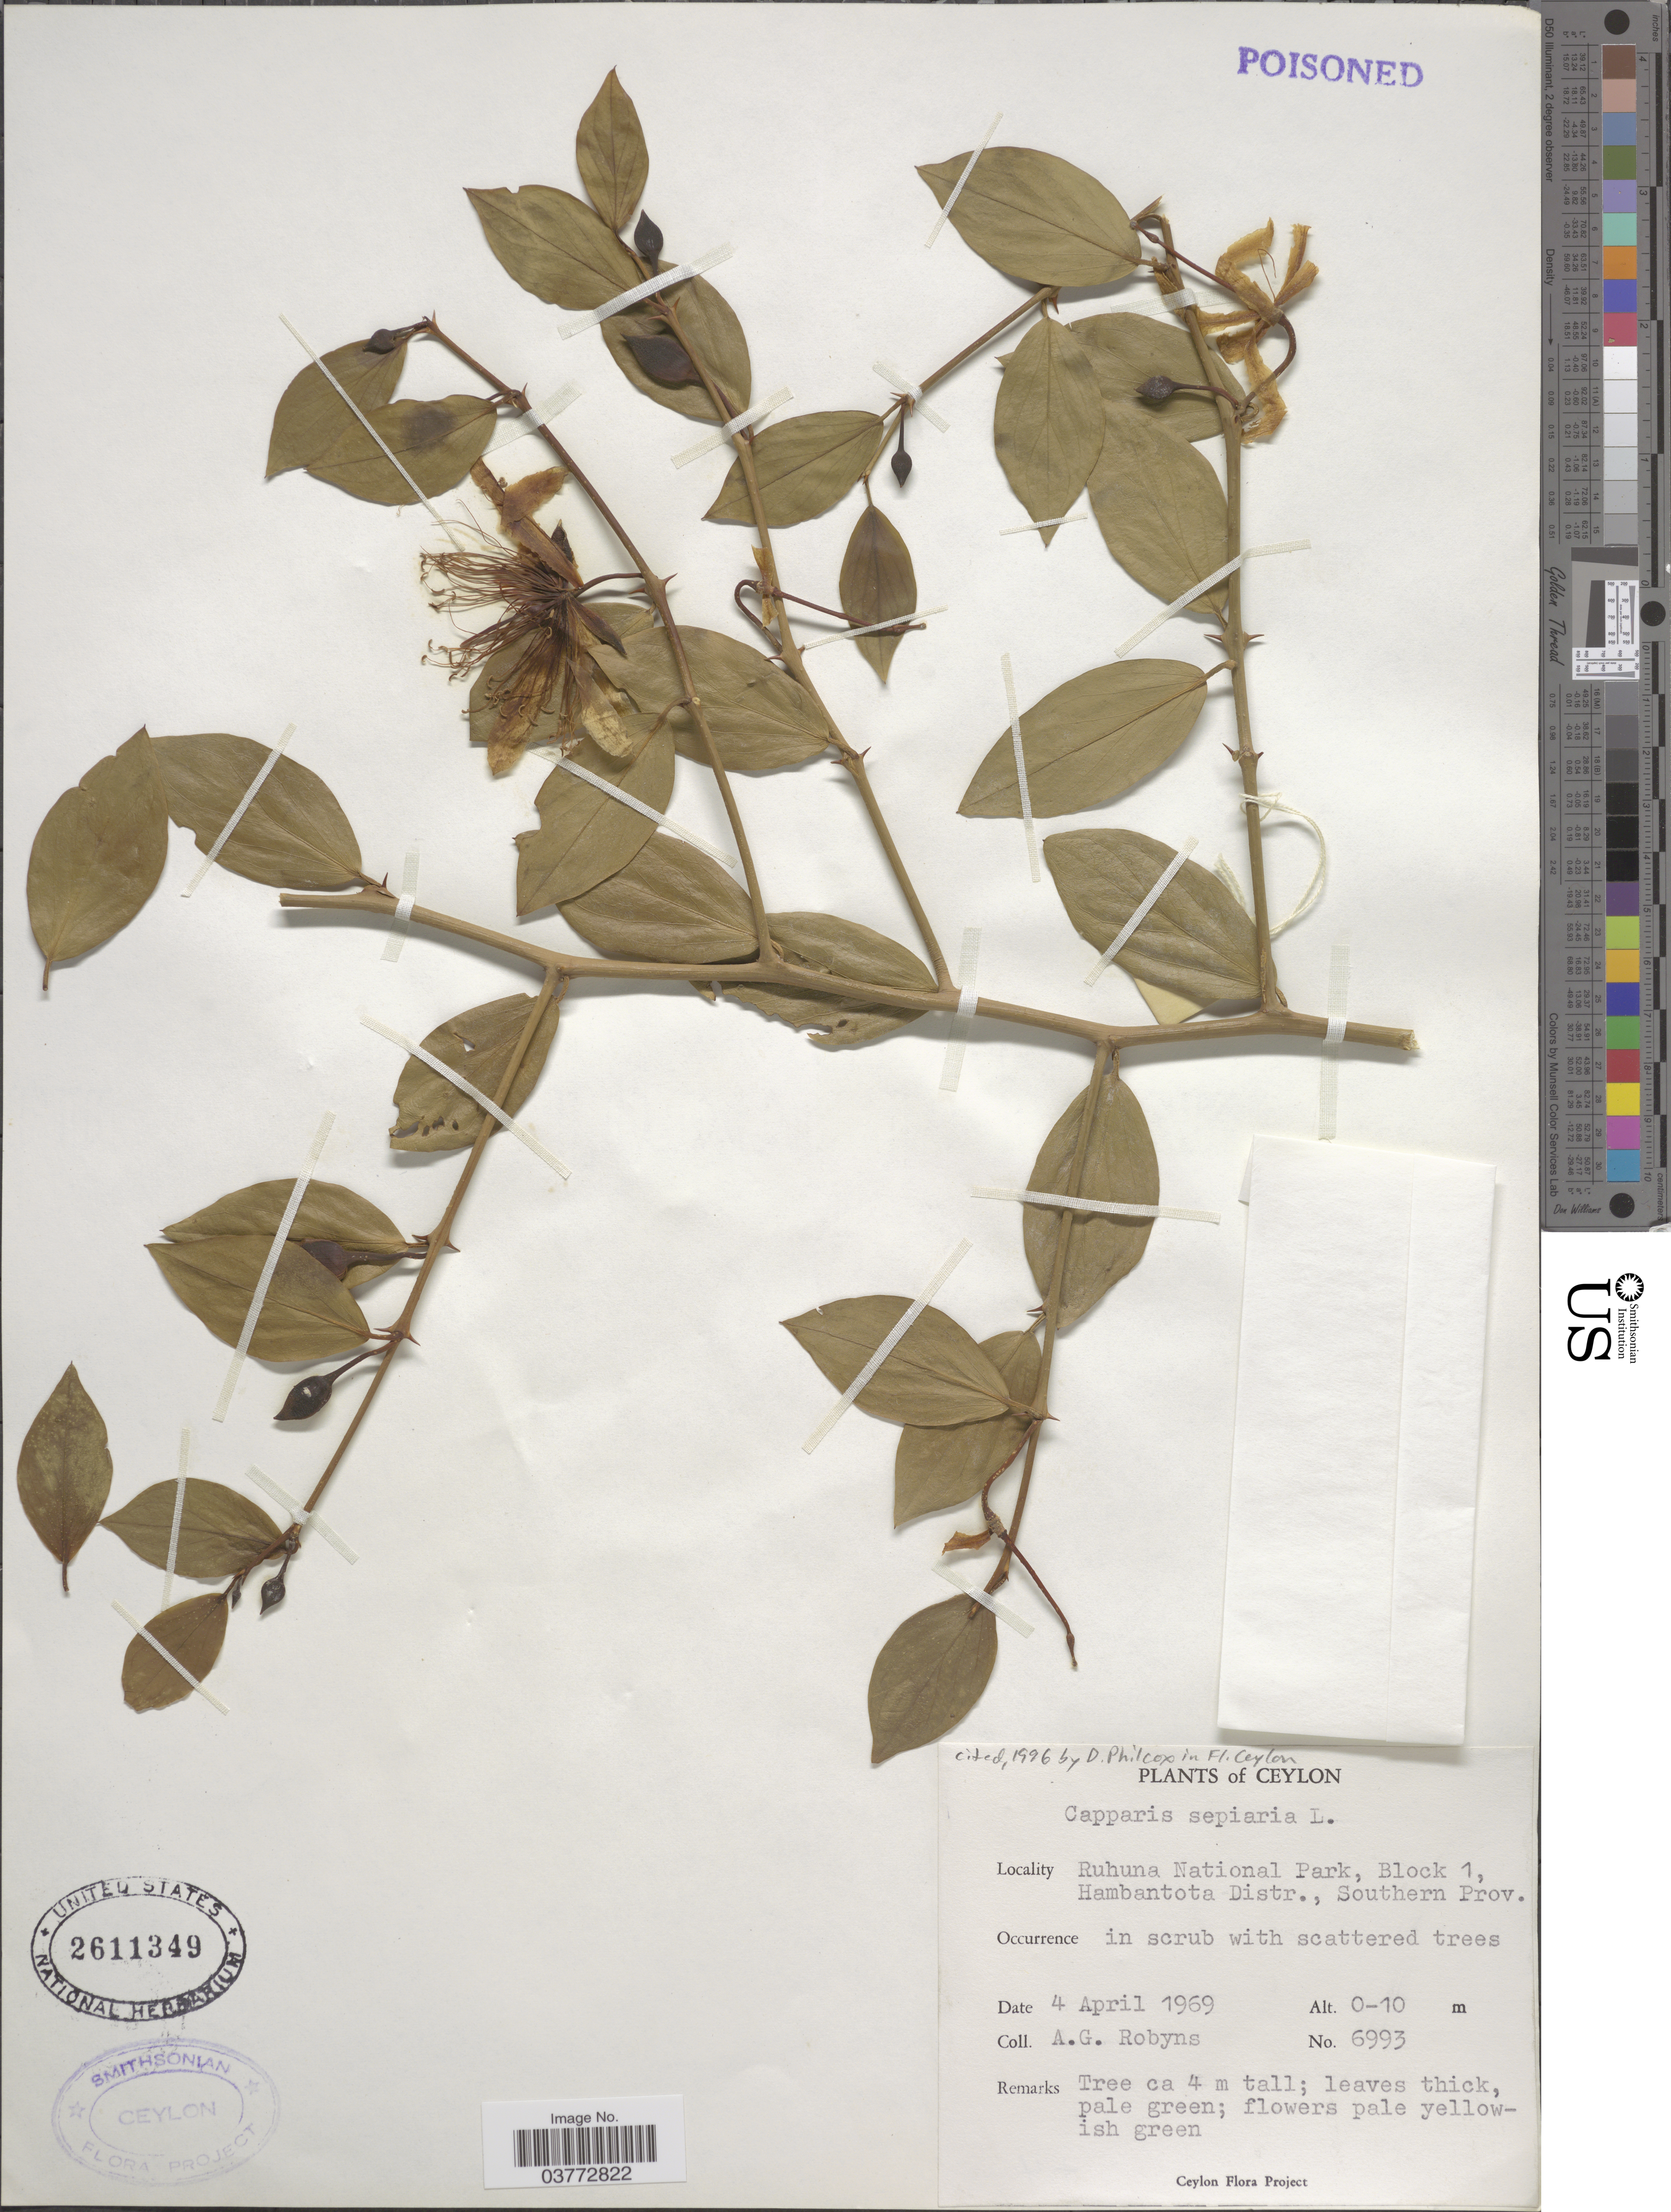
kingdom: Plantae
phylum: Tracheophyta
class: Magnoliopsida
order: Brassicales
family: Capparaceae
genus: Capparis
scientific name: Capparis sepiaria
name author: L.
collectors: A. Robyns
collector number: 6993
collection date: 1969-04-04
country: Sri Lanka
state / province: Southern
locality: Ceylon. Ruhuna National Park, Block 1, Hambantota Distr.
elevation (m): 0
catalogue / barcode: US 2611349